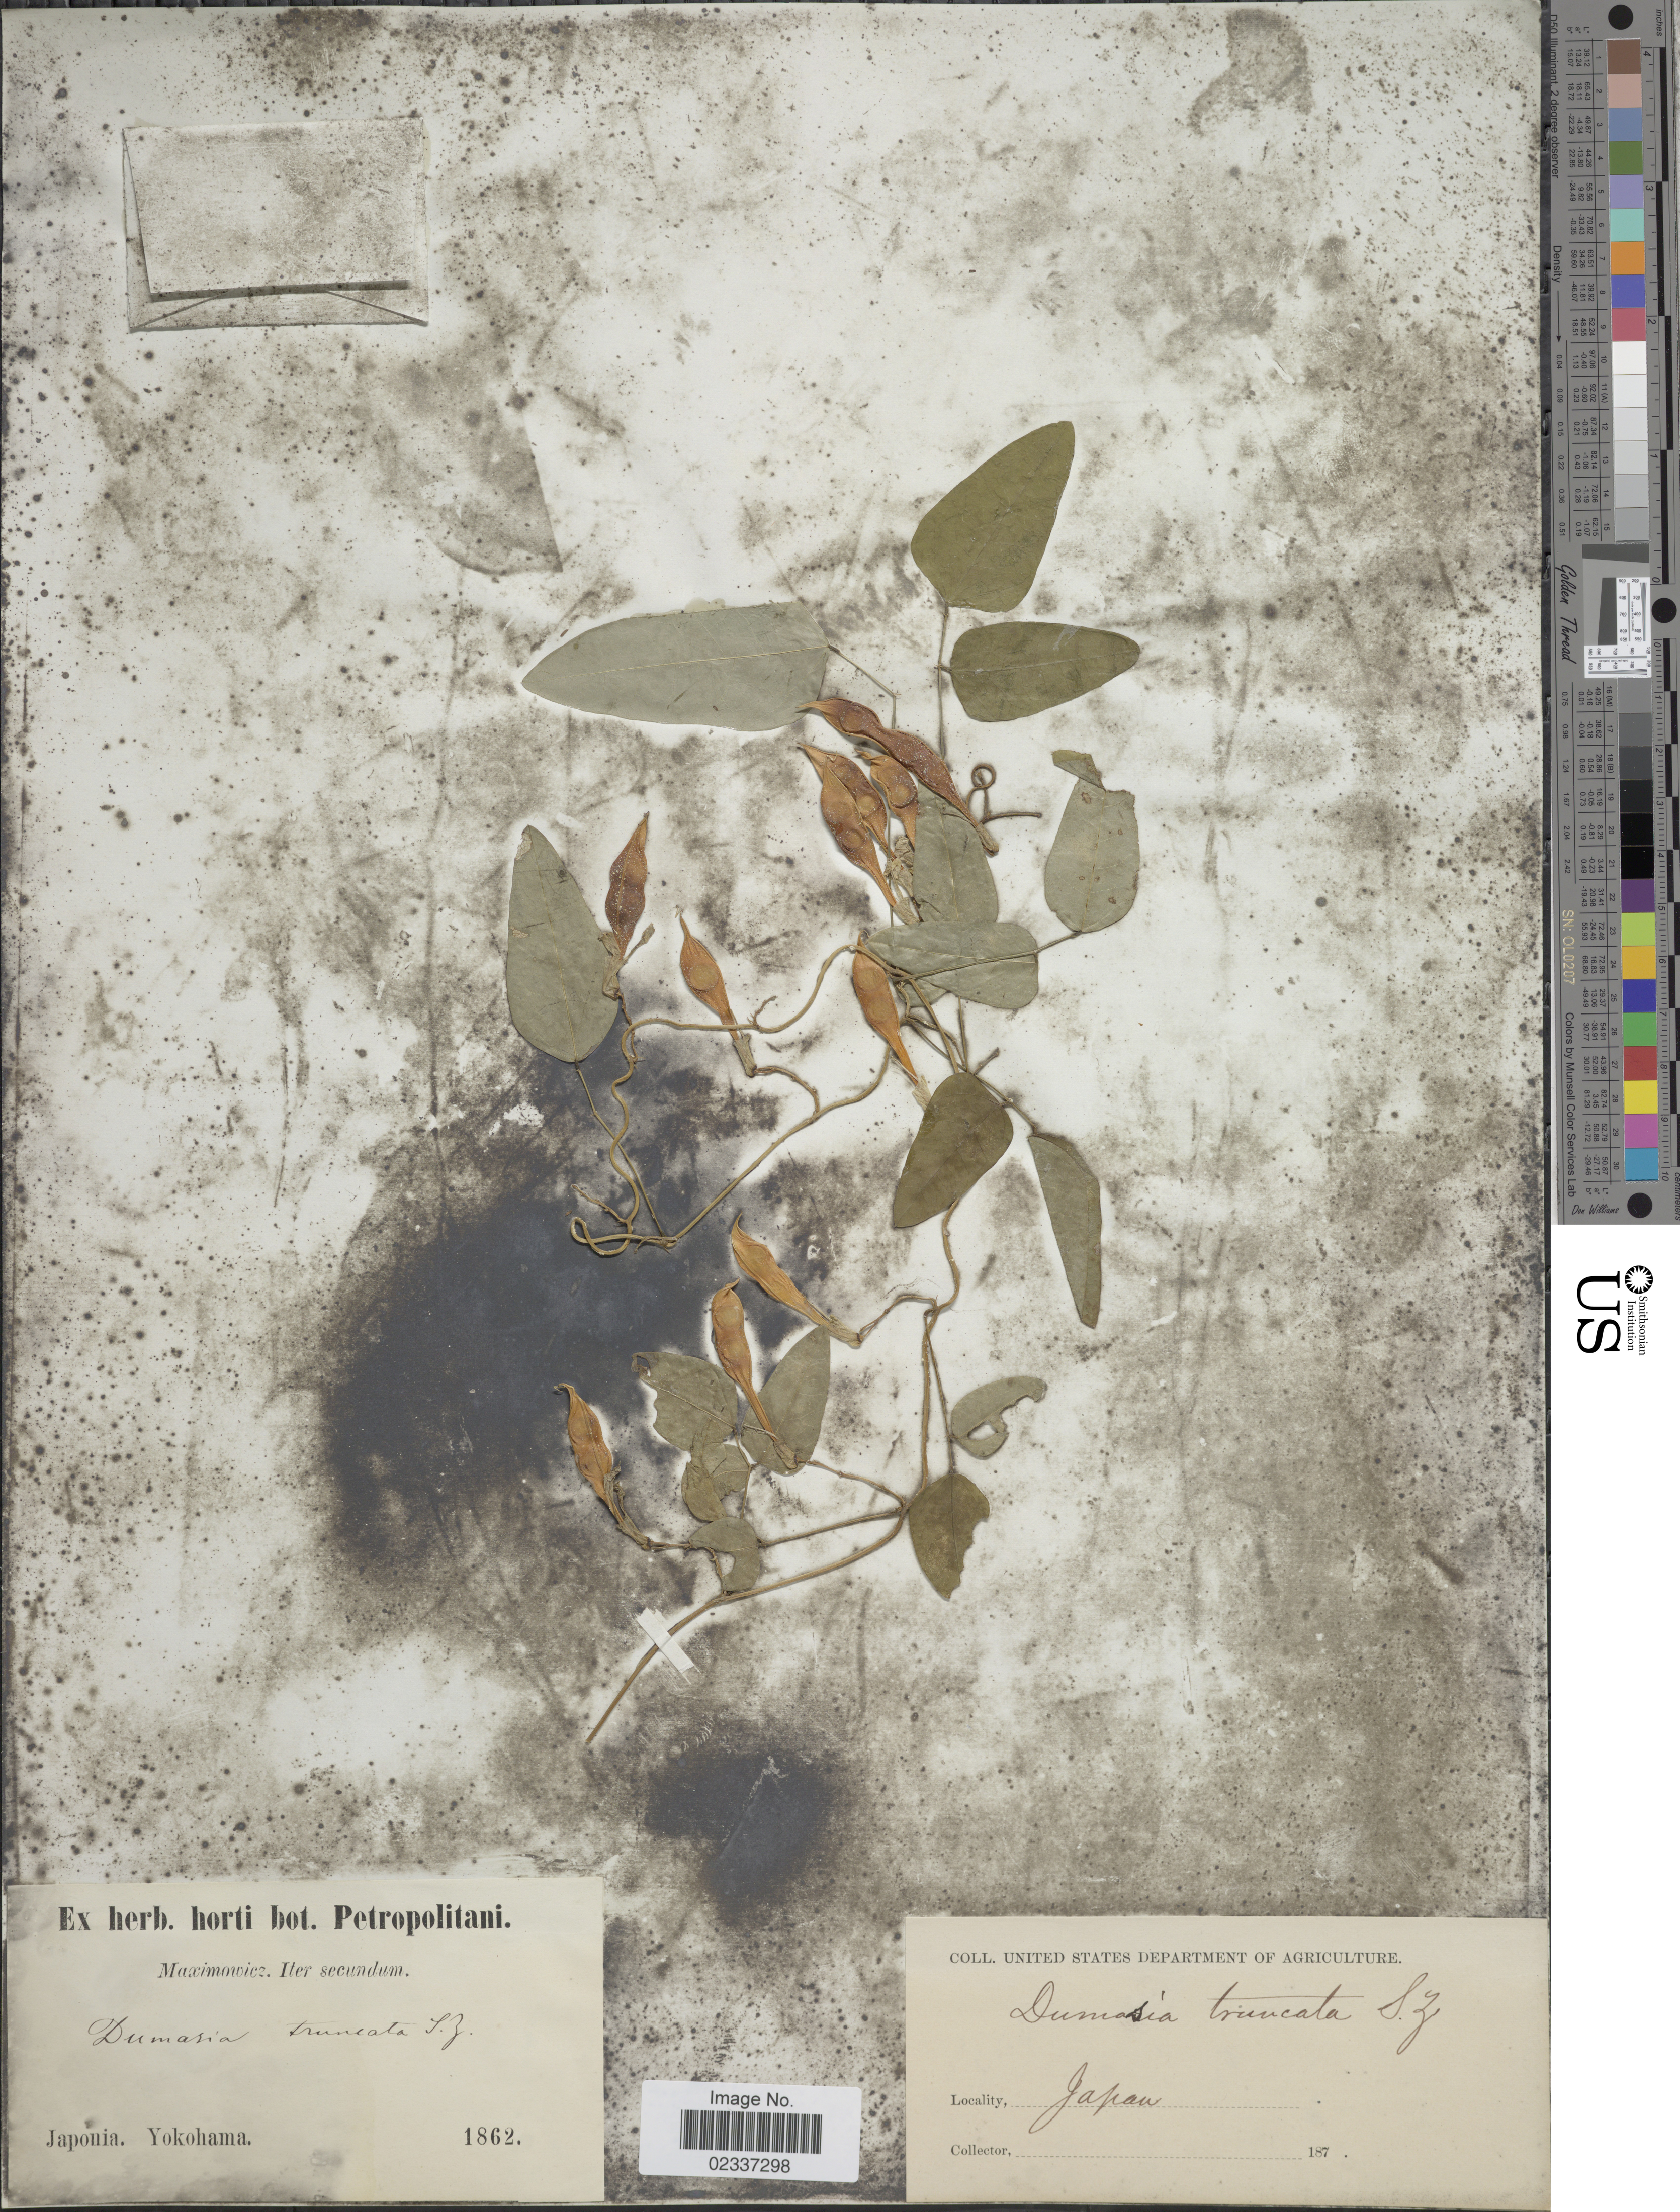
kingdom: Plantae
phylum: Tracheophyta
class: Magnoliopsida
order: Fabales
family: Fabaceae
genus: Dumasia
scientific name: Dumasia truncata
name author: Siebold & Zucc.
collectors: Maximowicz, --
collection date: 1862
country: Japan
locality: Japonia, Yokohama